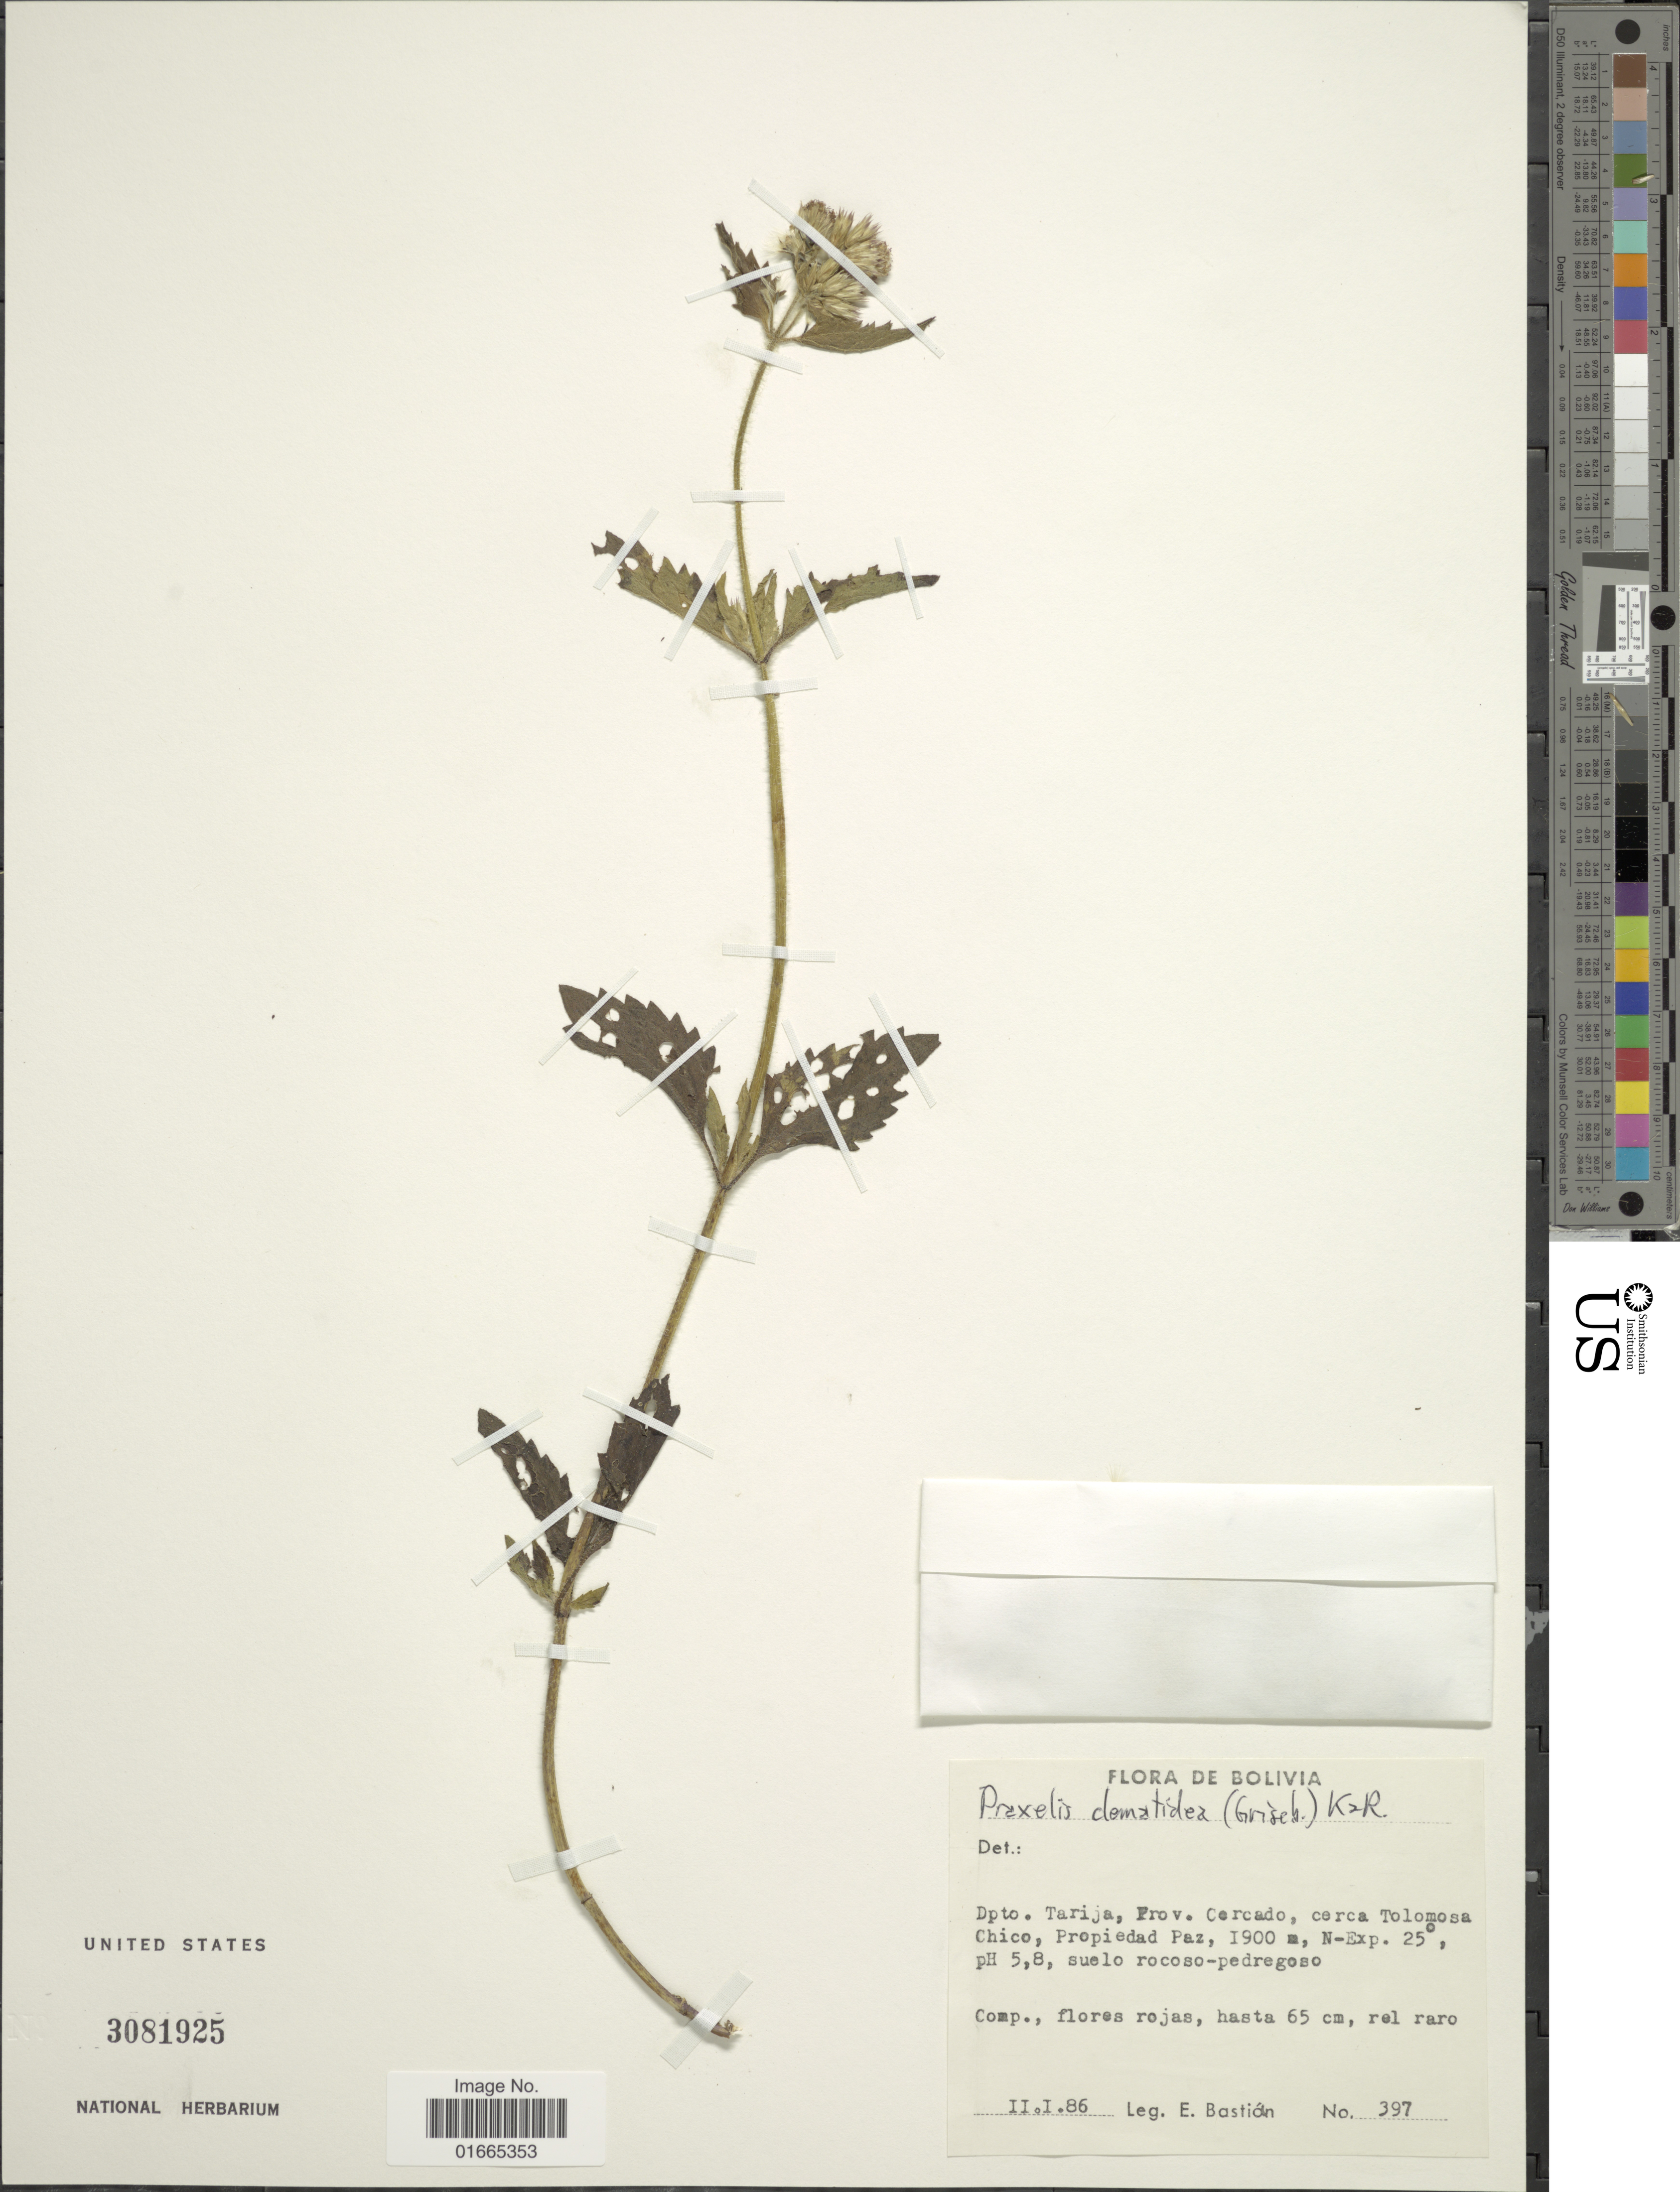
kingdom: Plantae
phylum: Tracheophyta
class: Magnoliopsida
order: Asterales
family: Asteraceae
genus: Praxelis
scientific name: Praxelis clematidea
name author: (Griseb.) R.M. King & H. Rob.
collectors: E. Bastion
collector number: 397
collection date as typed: Transcribed d/m/y: 11/1/86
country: Bolivia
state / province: Tarija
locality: Dpto. Tarija, Prov. Cercado, cerca Tolomosa Chico, Propiedad Paz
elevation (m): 1900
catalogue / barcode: US 3081925